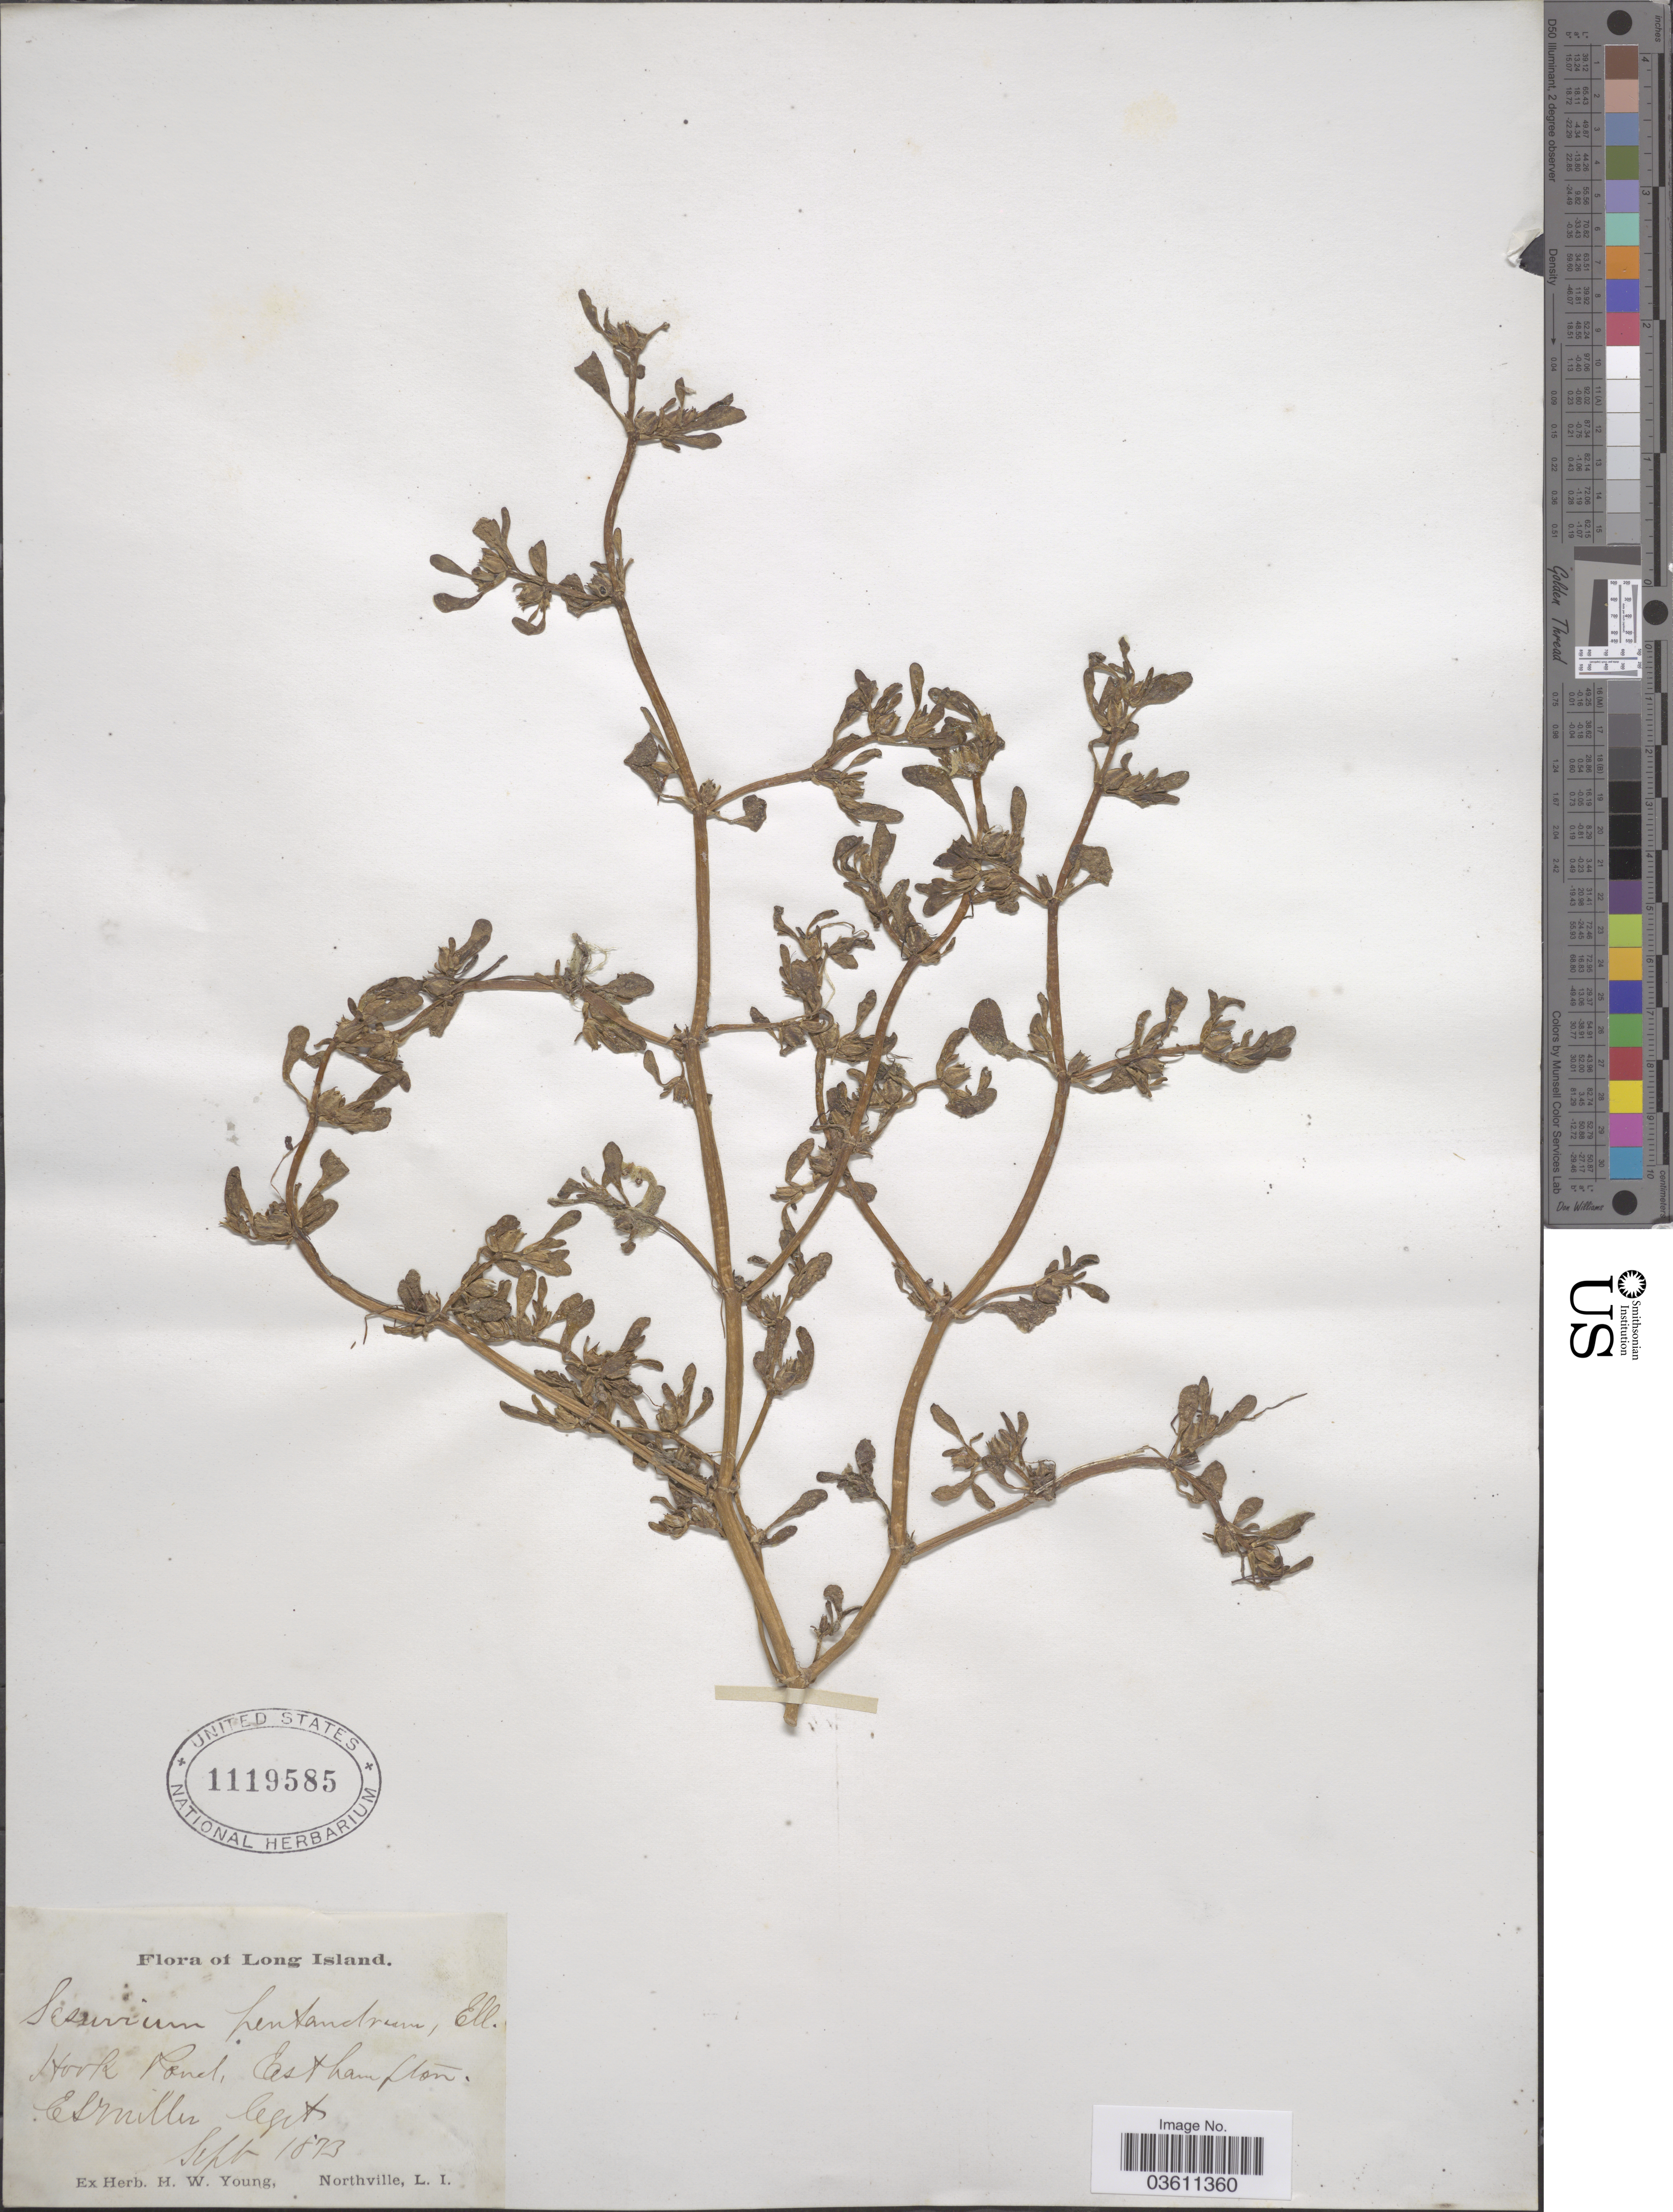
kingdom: Plantae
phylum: Tracheophyta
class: Magnoliopsida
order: Caryophyllales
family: Aizoaceae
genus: Sesuvium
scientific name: Sesuvium maritimum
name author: (Walter) Britton, Stearns & Poggenb.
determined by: Strong, Mark T., (BOT), Smithsonian Institution - National Museum of Natural History (UNITED STATES)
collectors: E. S. Miller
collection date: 1873-09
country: United States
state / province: New York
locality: Long Island. Hook Pond, East Hampton.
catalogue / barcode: US 1119585